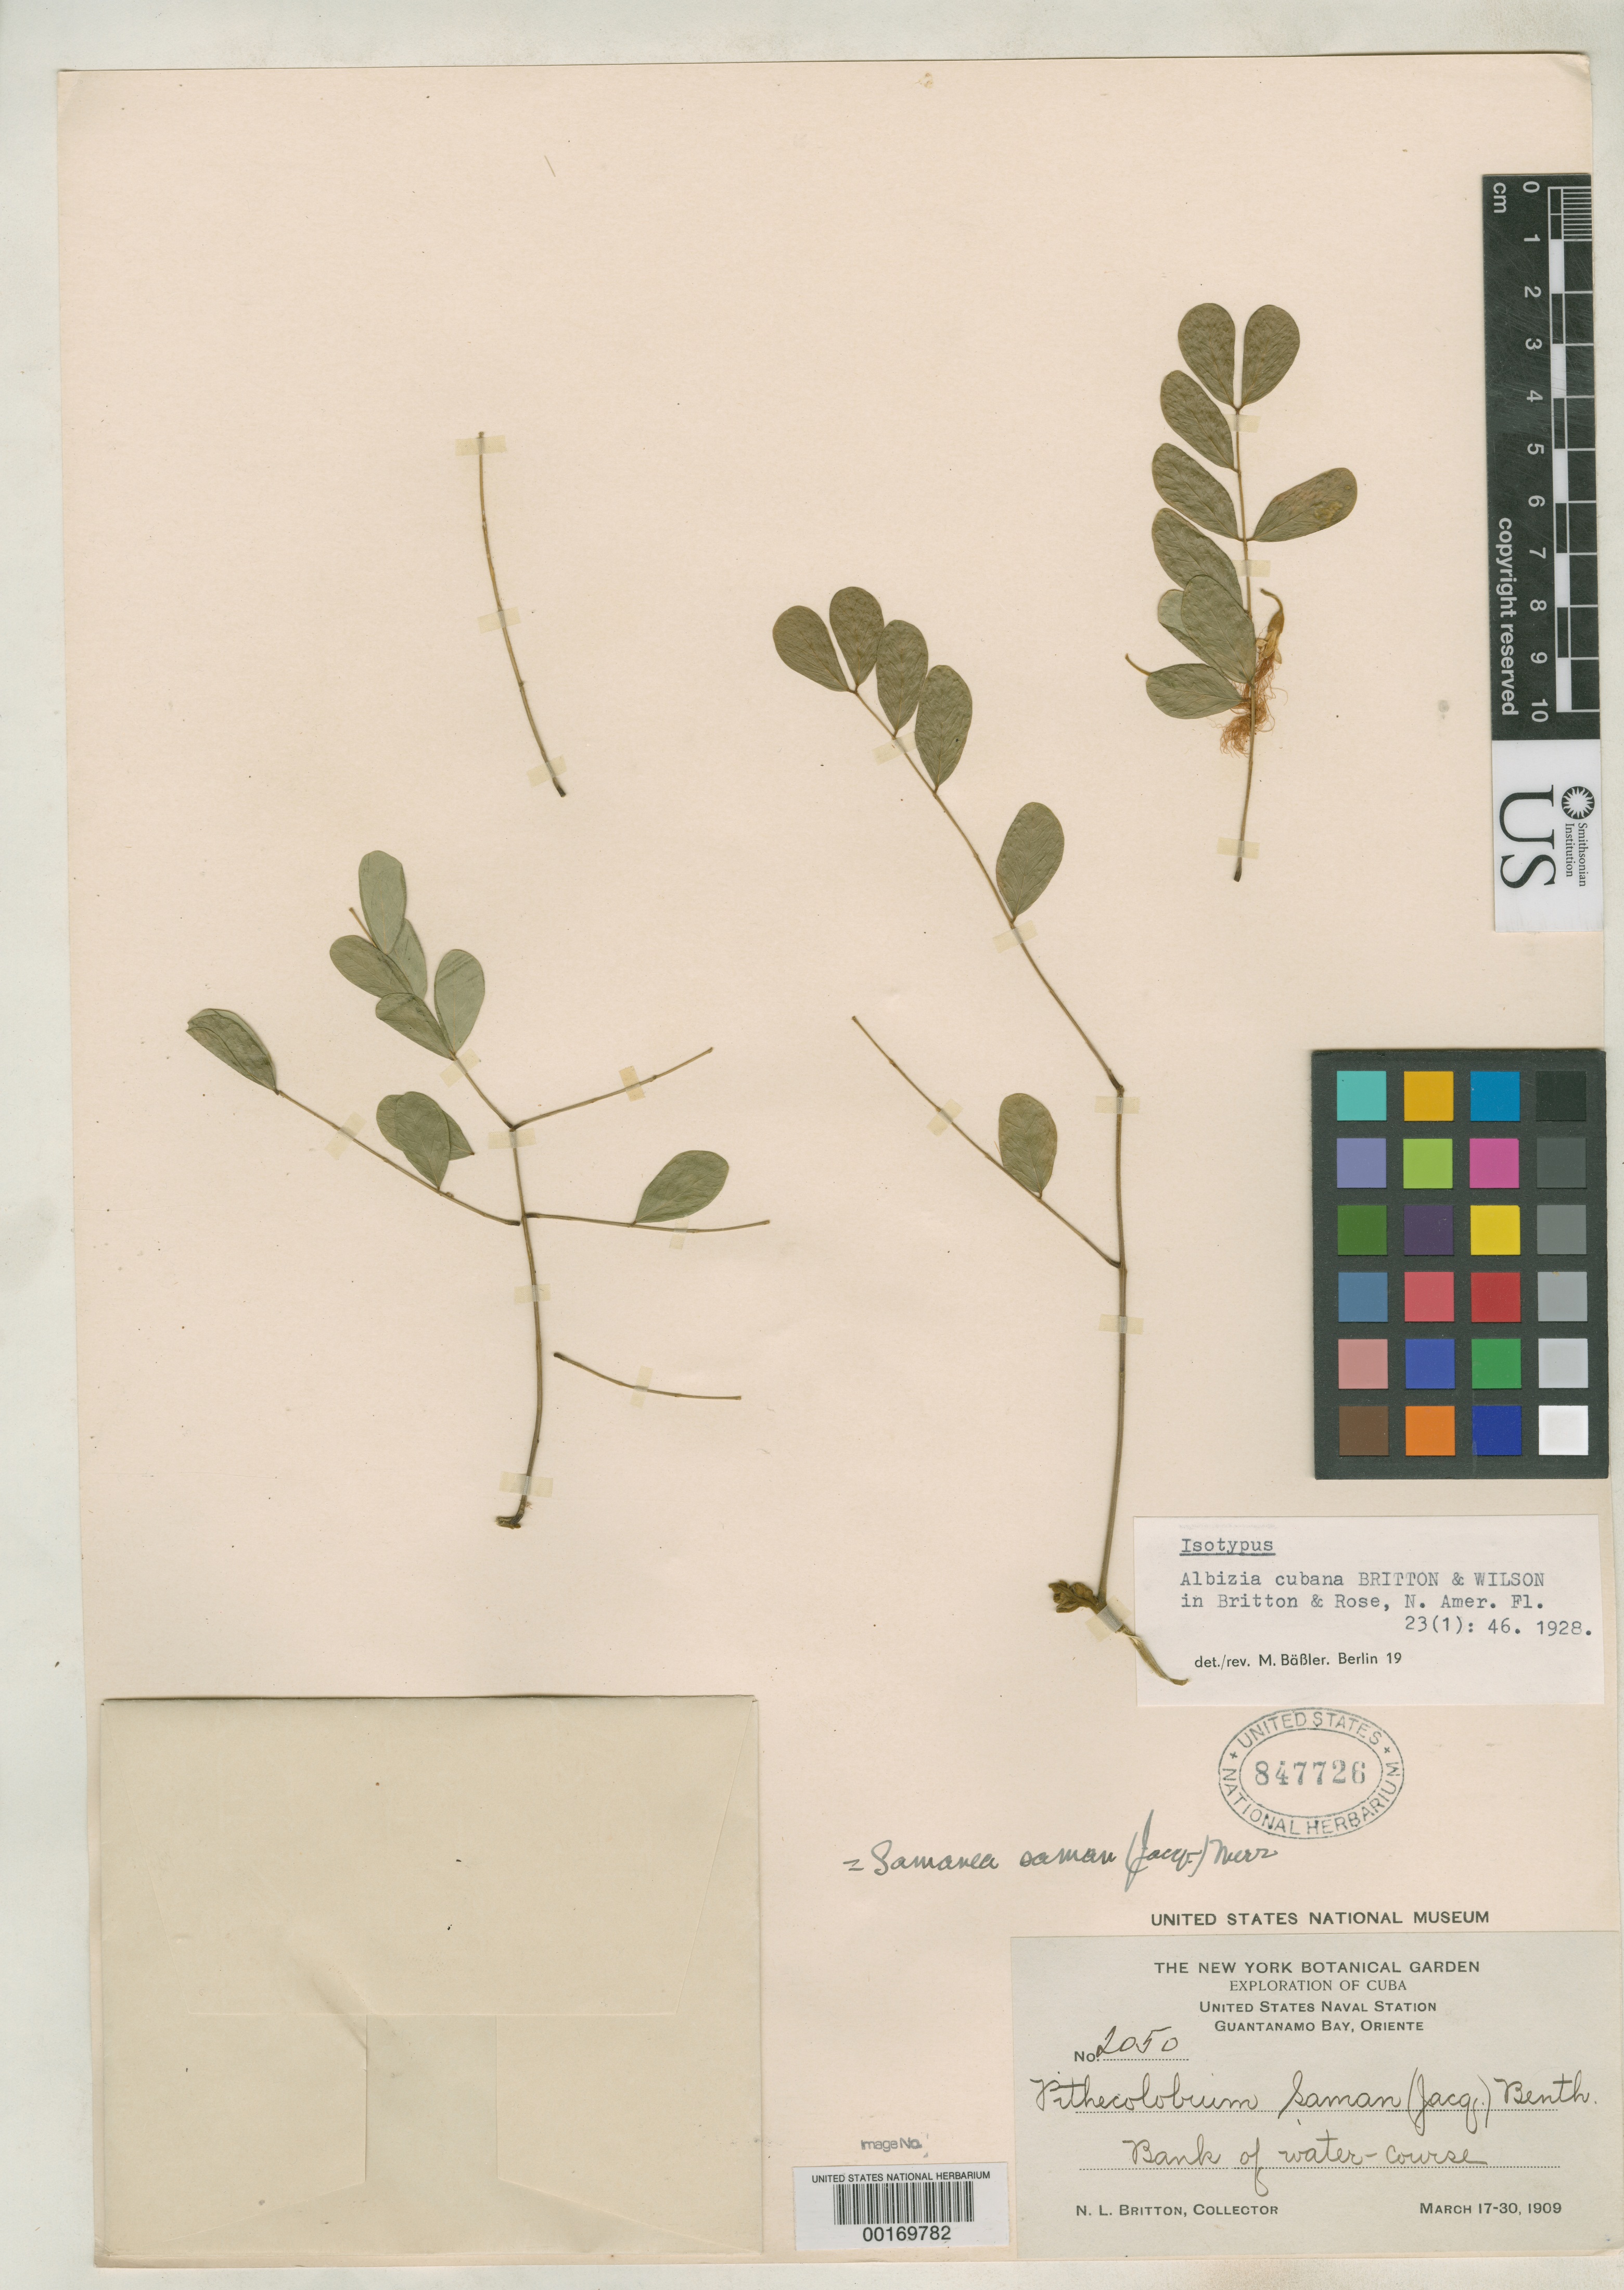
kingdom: Plantae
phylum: Tracheophyta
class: Magnoliopsida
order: Fabales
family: Fabaceae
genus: Albizia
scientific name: Albizia cubana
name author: Britton & P. Wilson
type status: Isotype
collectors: N. Britton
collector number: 2050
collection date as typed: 17 Mar 1909 to 30 Mar 1909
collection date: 1909-03-17/1909-03-30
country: Cuba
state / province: Oriente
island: Greater Antilles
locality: Guantanamo Bay, bank of watercourse, U.S. Naval Station.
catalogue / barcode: US 847726